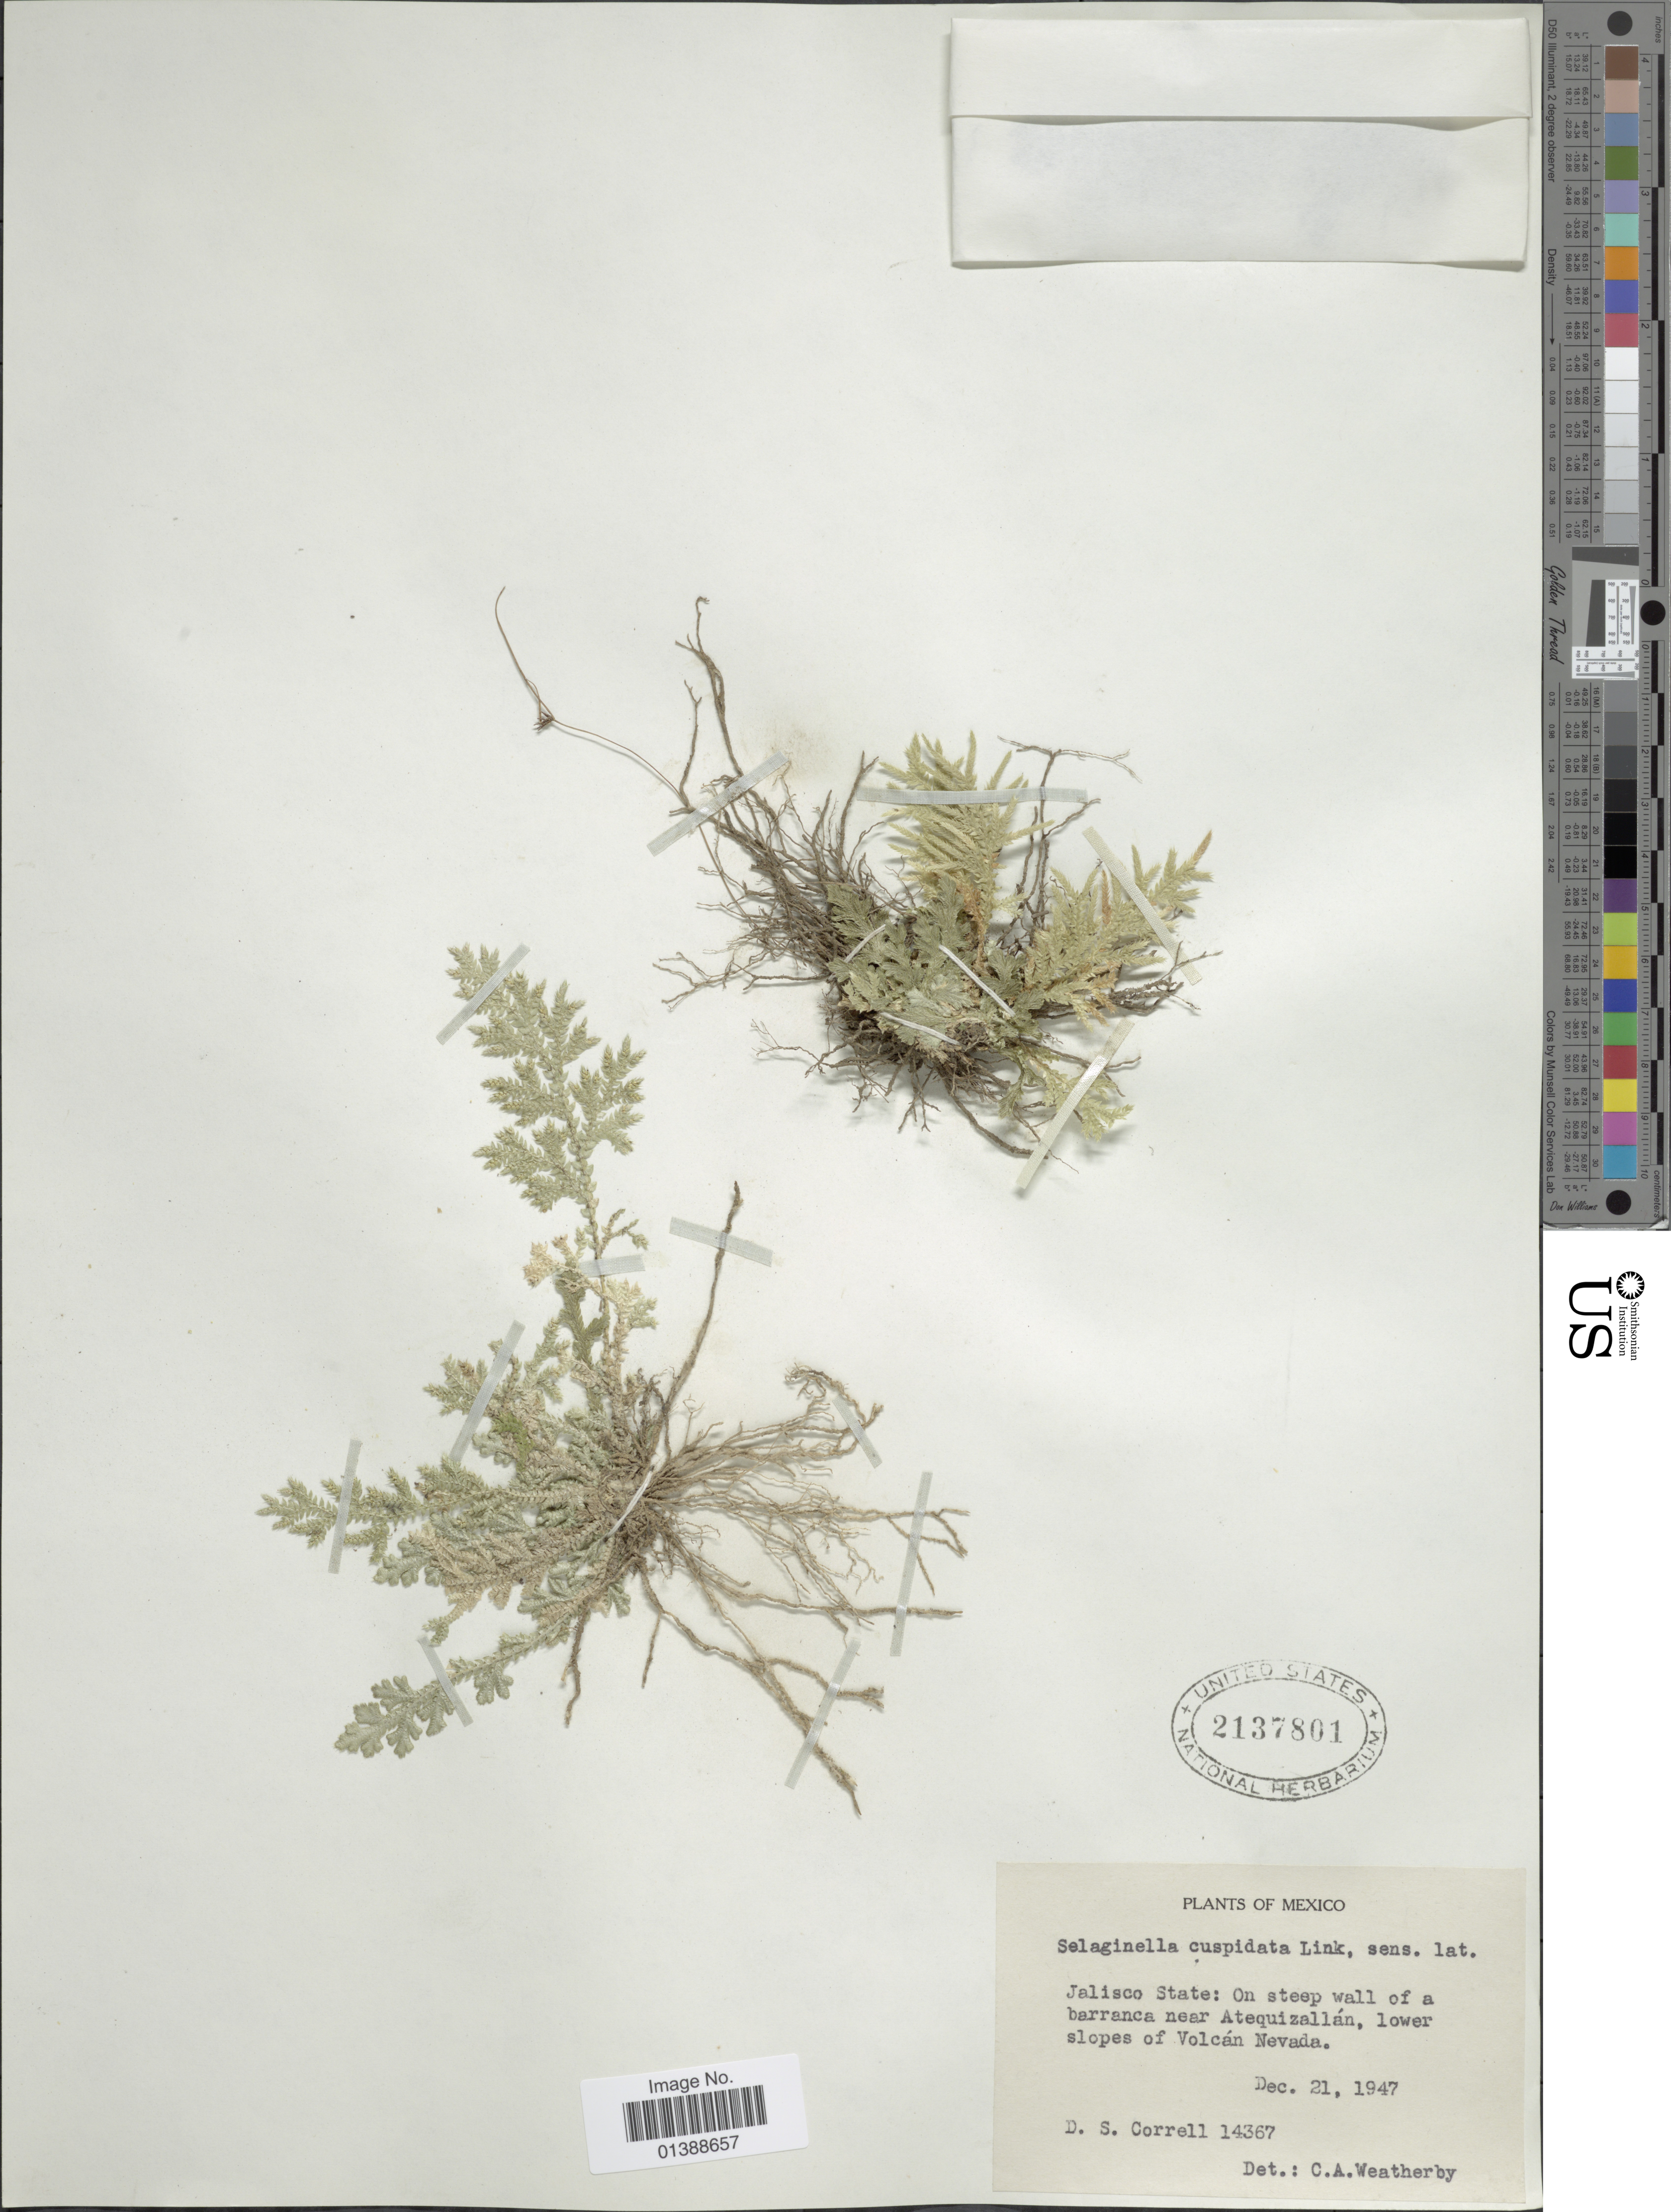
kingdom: Plantae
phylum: Tracheophyta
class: Lycopodiopsida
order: Selaginellales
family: Selaginellaceae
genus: Selaginella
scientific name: Selaginella pallescens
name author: (C. Presl) Spring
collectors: D. S. Correll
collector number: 14367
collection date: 1947-12-21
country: Mexico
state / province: Jalisco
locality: On steep wall of a barranca near Atequizallán, lower slopes of Volcán Nevada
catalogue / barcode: US 2137801